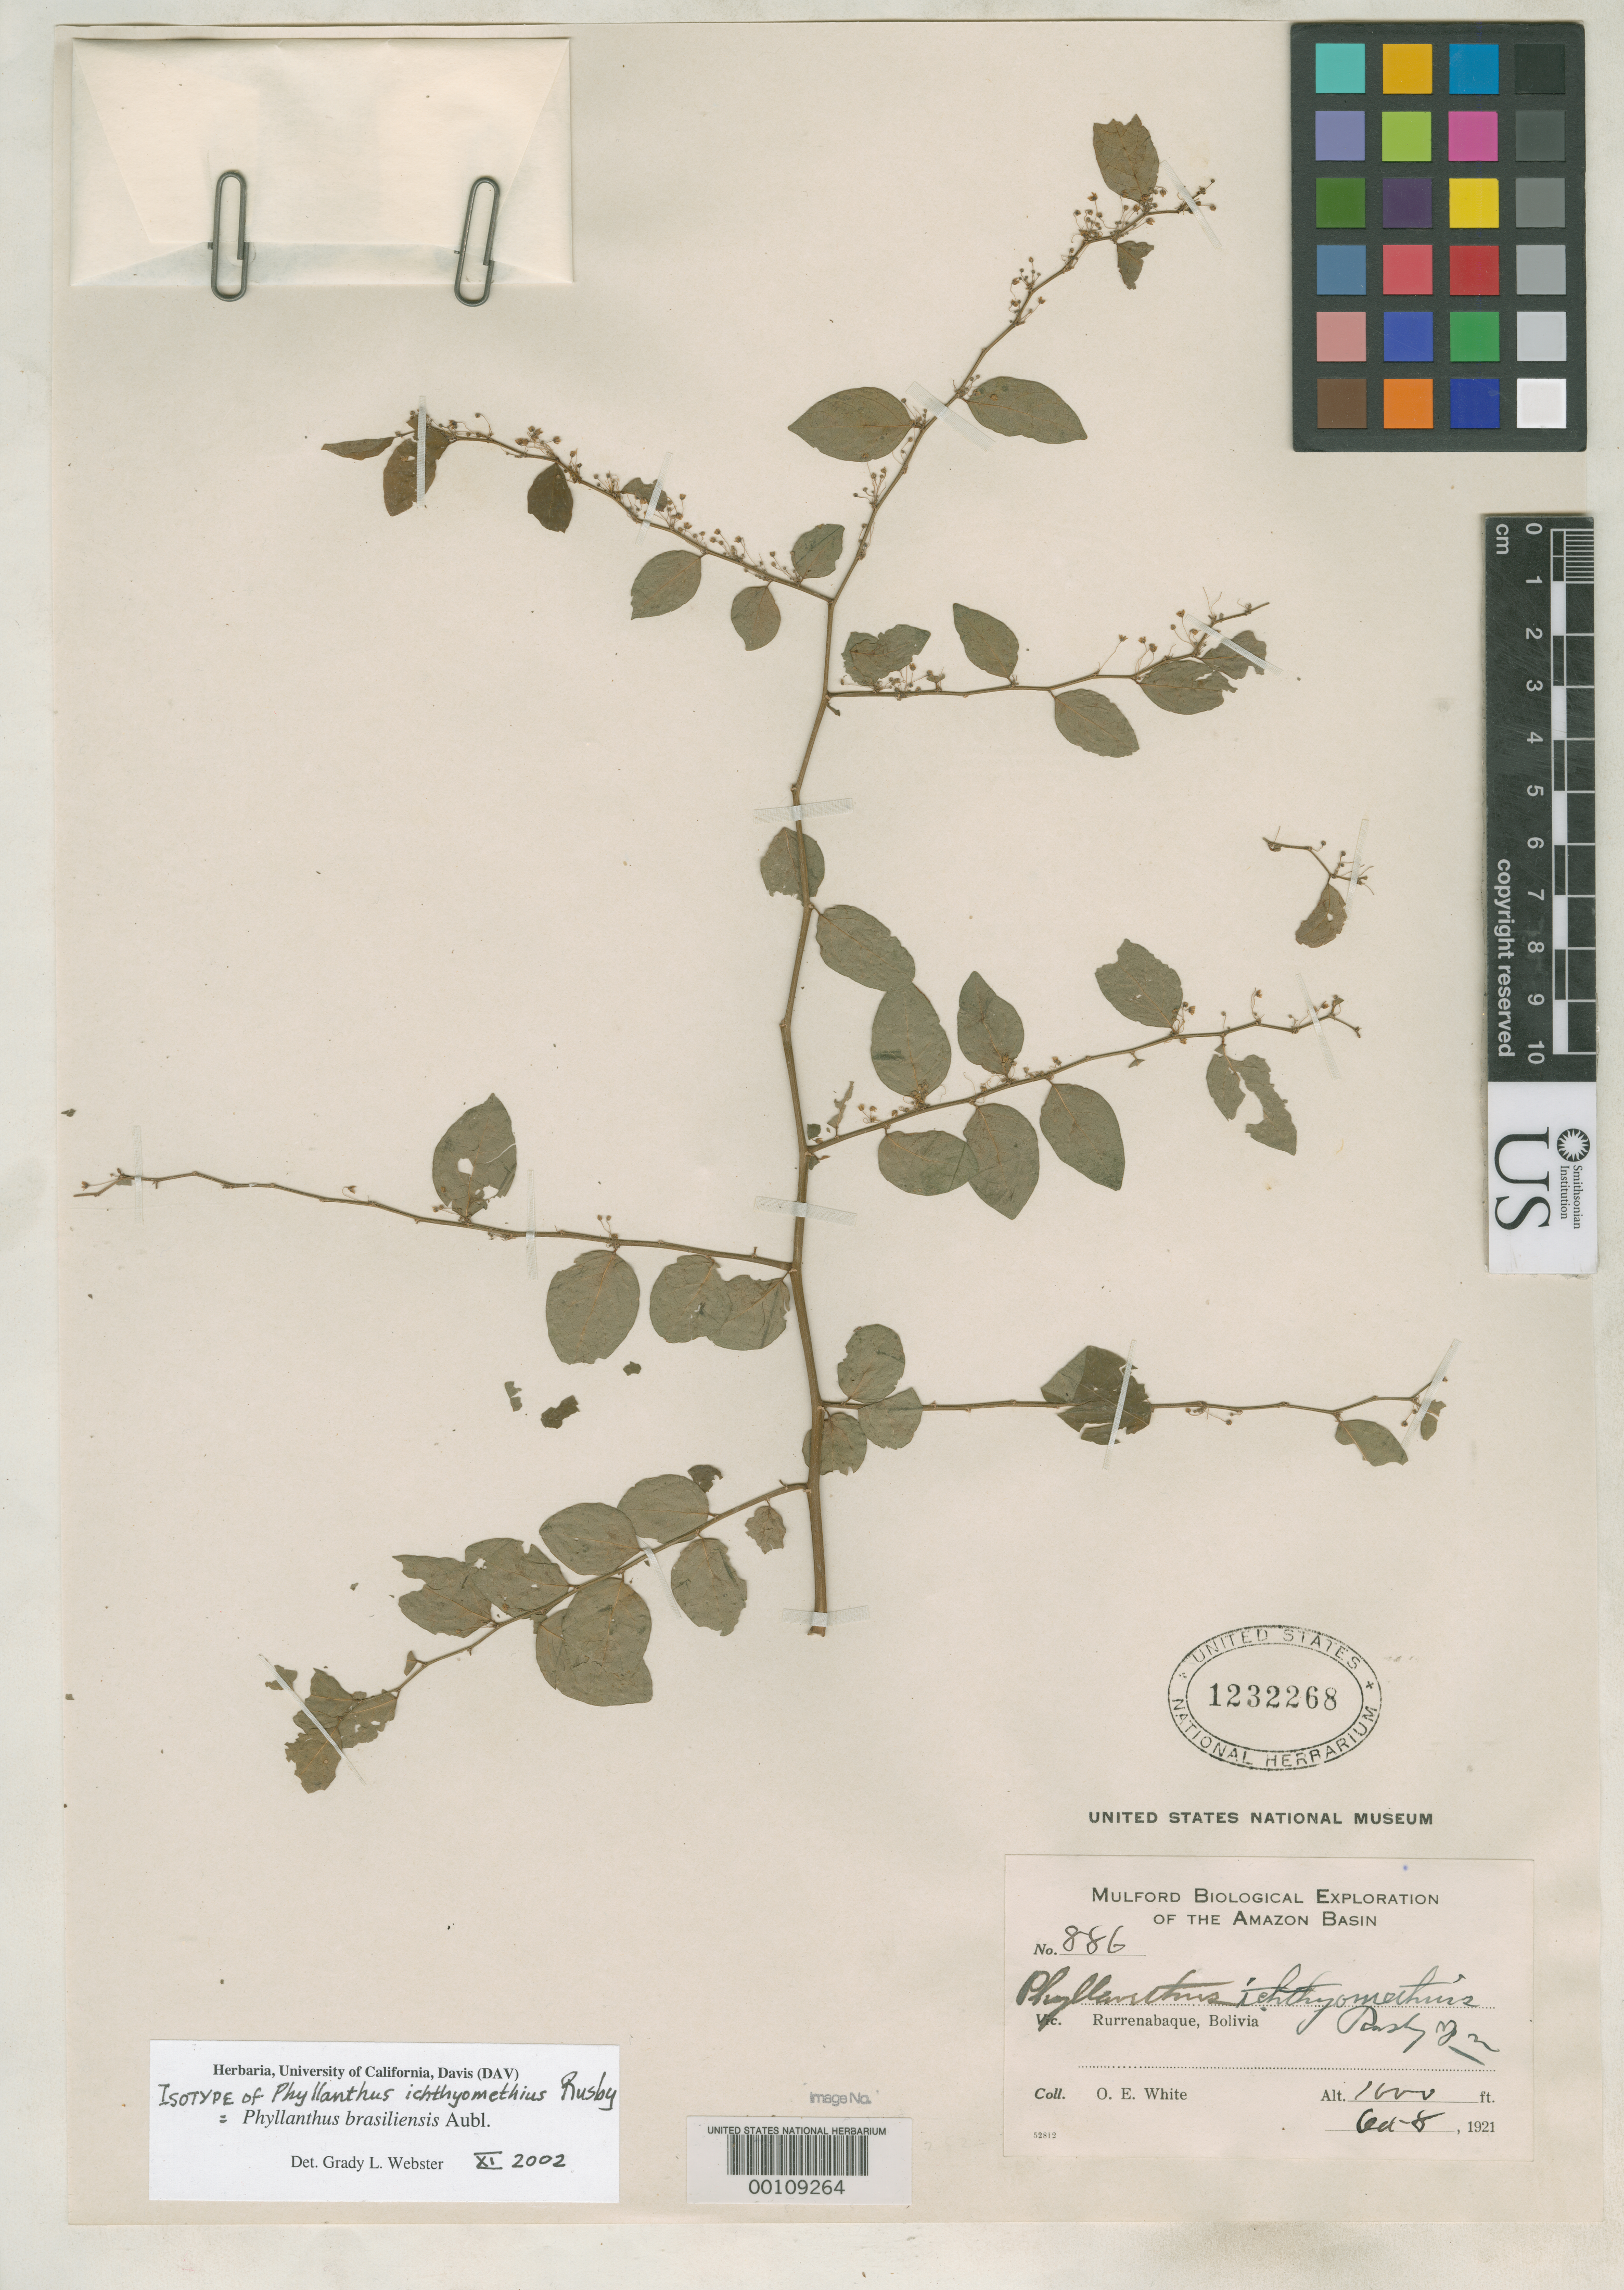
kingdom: Plantae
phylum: Tracheophyta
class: Magnoliopsida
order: Malpighiales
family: Phyllanthaceae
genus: Phyllanthus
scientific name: Phyllanthus ichthyomethius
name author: Rusby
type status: Isotype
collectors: O. E. White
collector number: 886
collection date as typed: Oct 8, 1921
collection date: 1921-10-08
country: Bolivia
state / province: Beni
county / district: José Ballivián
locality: Rurrenabaque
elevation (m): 305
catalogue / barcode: US 1232268